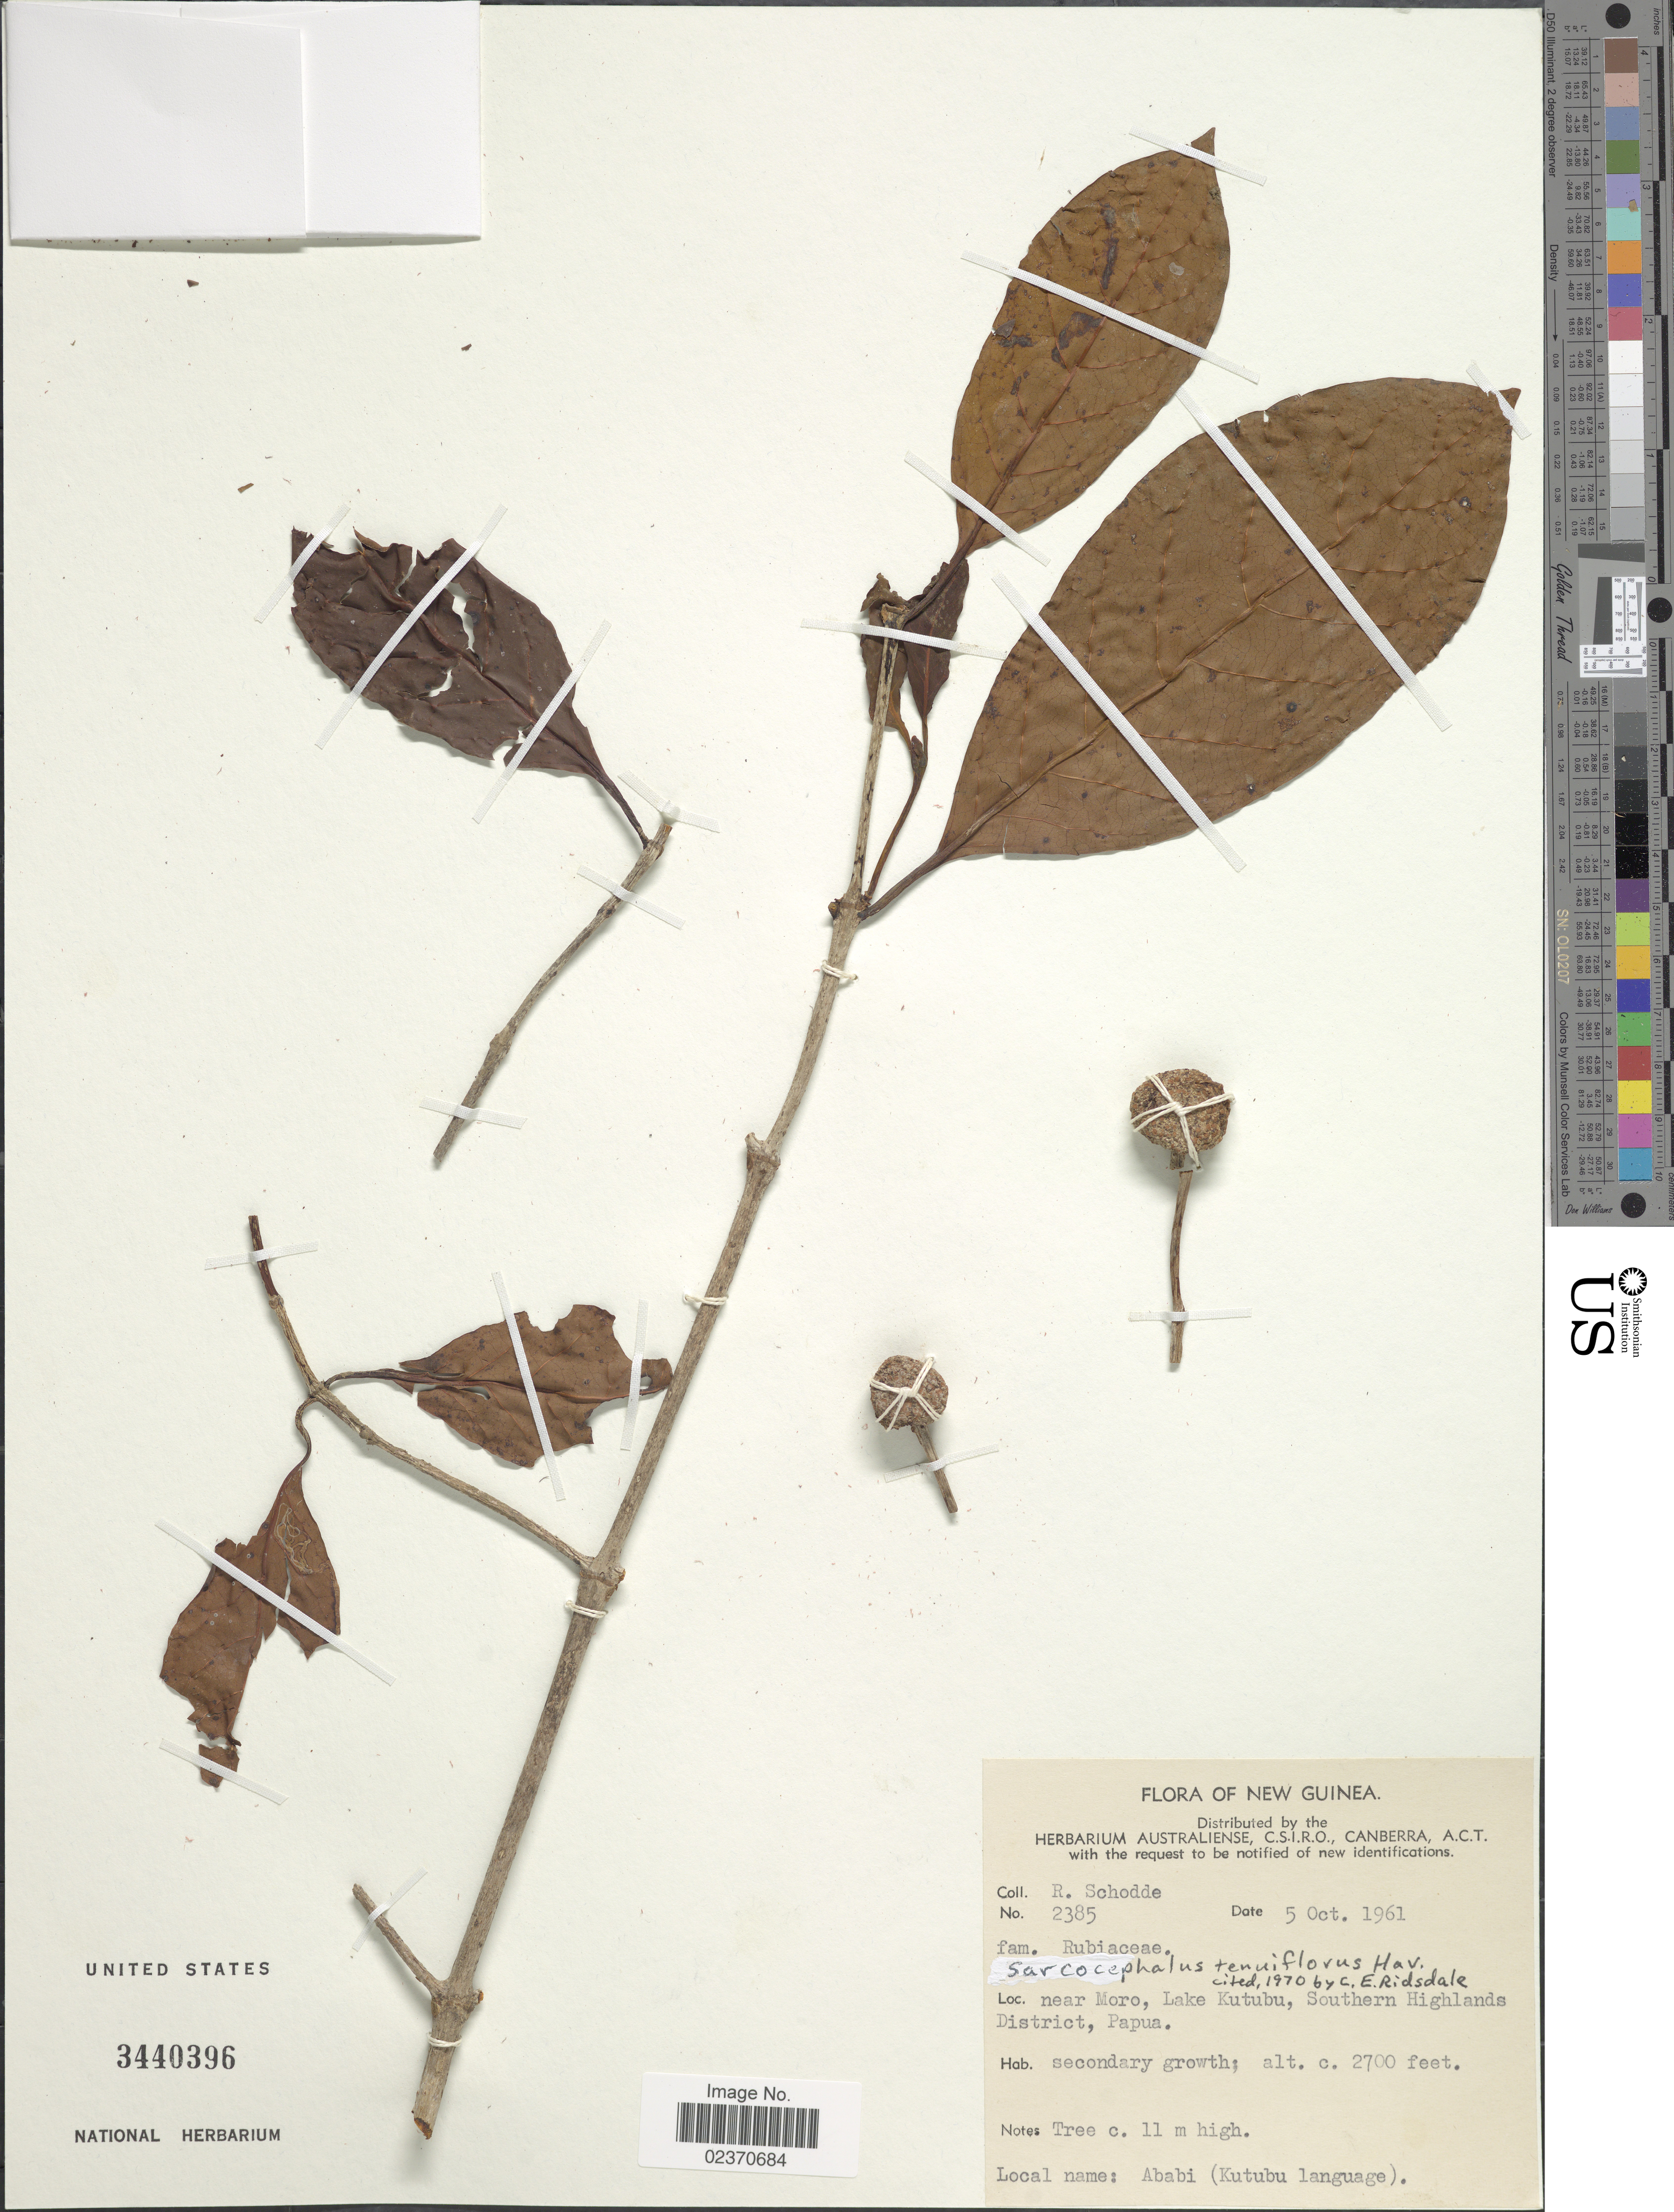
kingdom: Plantae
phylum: Tracheophyta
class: Magnoliopsida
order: Gentianales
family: Rubiaceae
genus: Nauclea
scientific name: Nauclea tenuiflora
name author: (Havil.) Merr.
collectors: R. Schodde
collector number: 2385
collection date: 1961-10-05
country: Papua New Guinea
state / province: Southern Highlands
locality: Near Moro, Lake Kutubu, Southern Highlands District, Papua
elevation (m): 823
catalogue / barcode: US 3440396